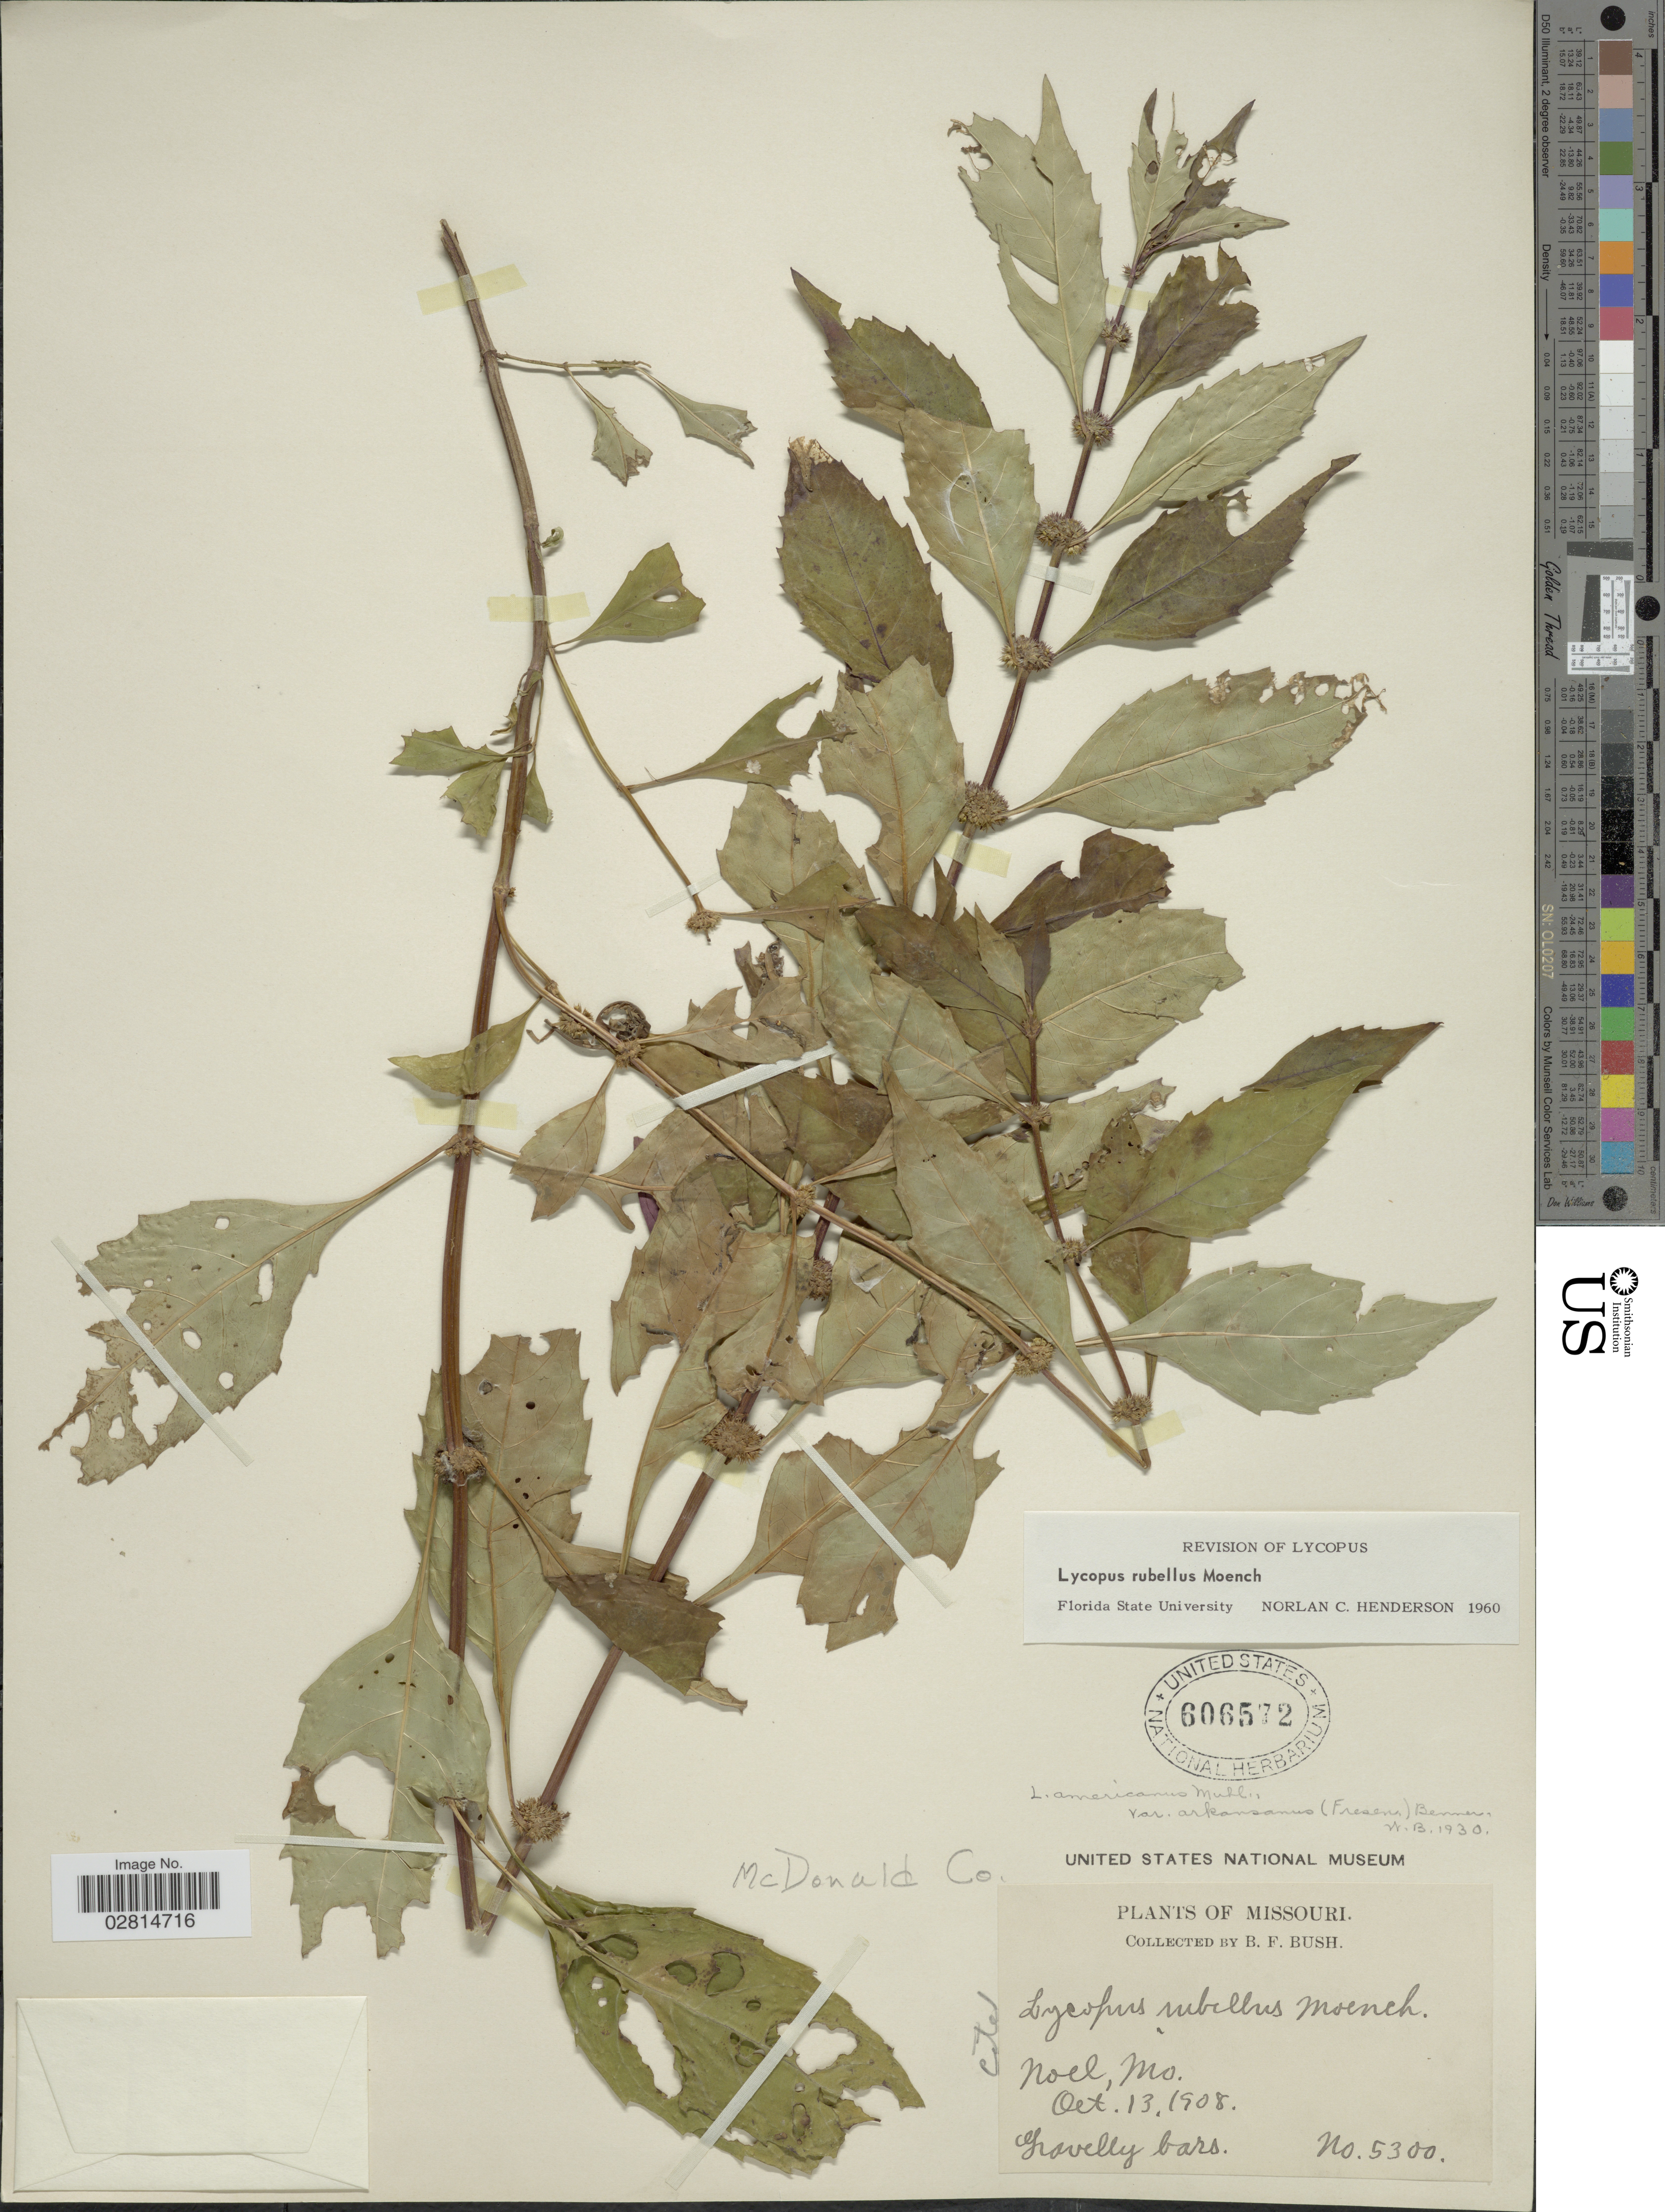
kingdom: Plantae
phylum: Tracheophyta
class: Magnoliopsida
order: Lamiales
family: Lamiaceae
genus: Lycopus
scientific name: Lycopus rubellus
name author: Moench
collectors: B. F. Bush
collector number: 5300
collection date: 1908-10-13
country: United States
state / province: Missouri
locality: Noel. McDonald Co.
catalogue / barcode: US 606572